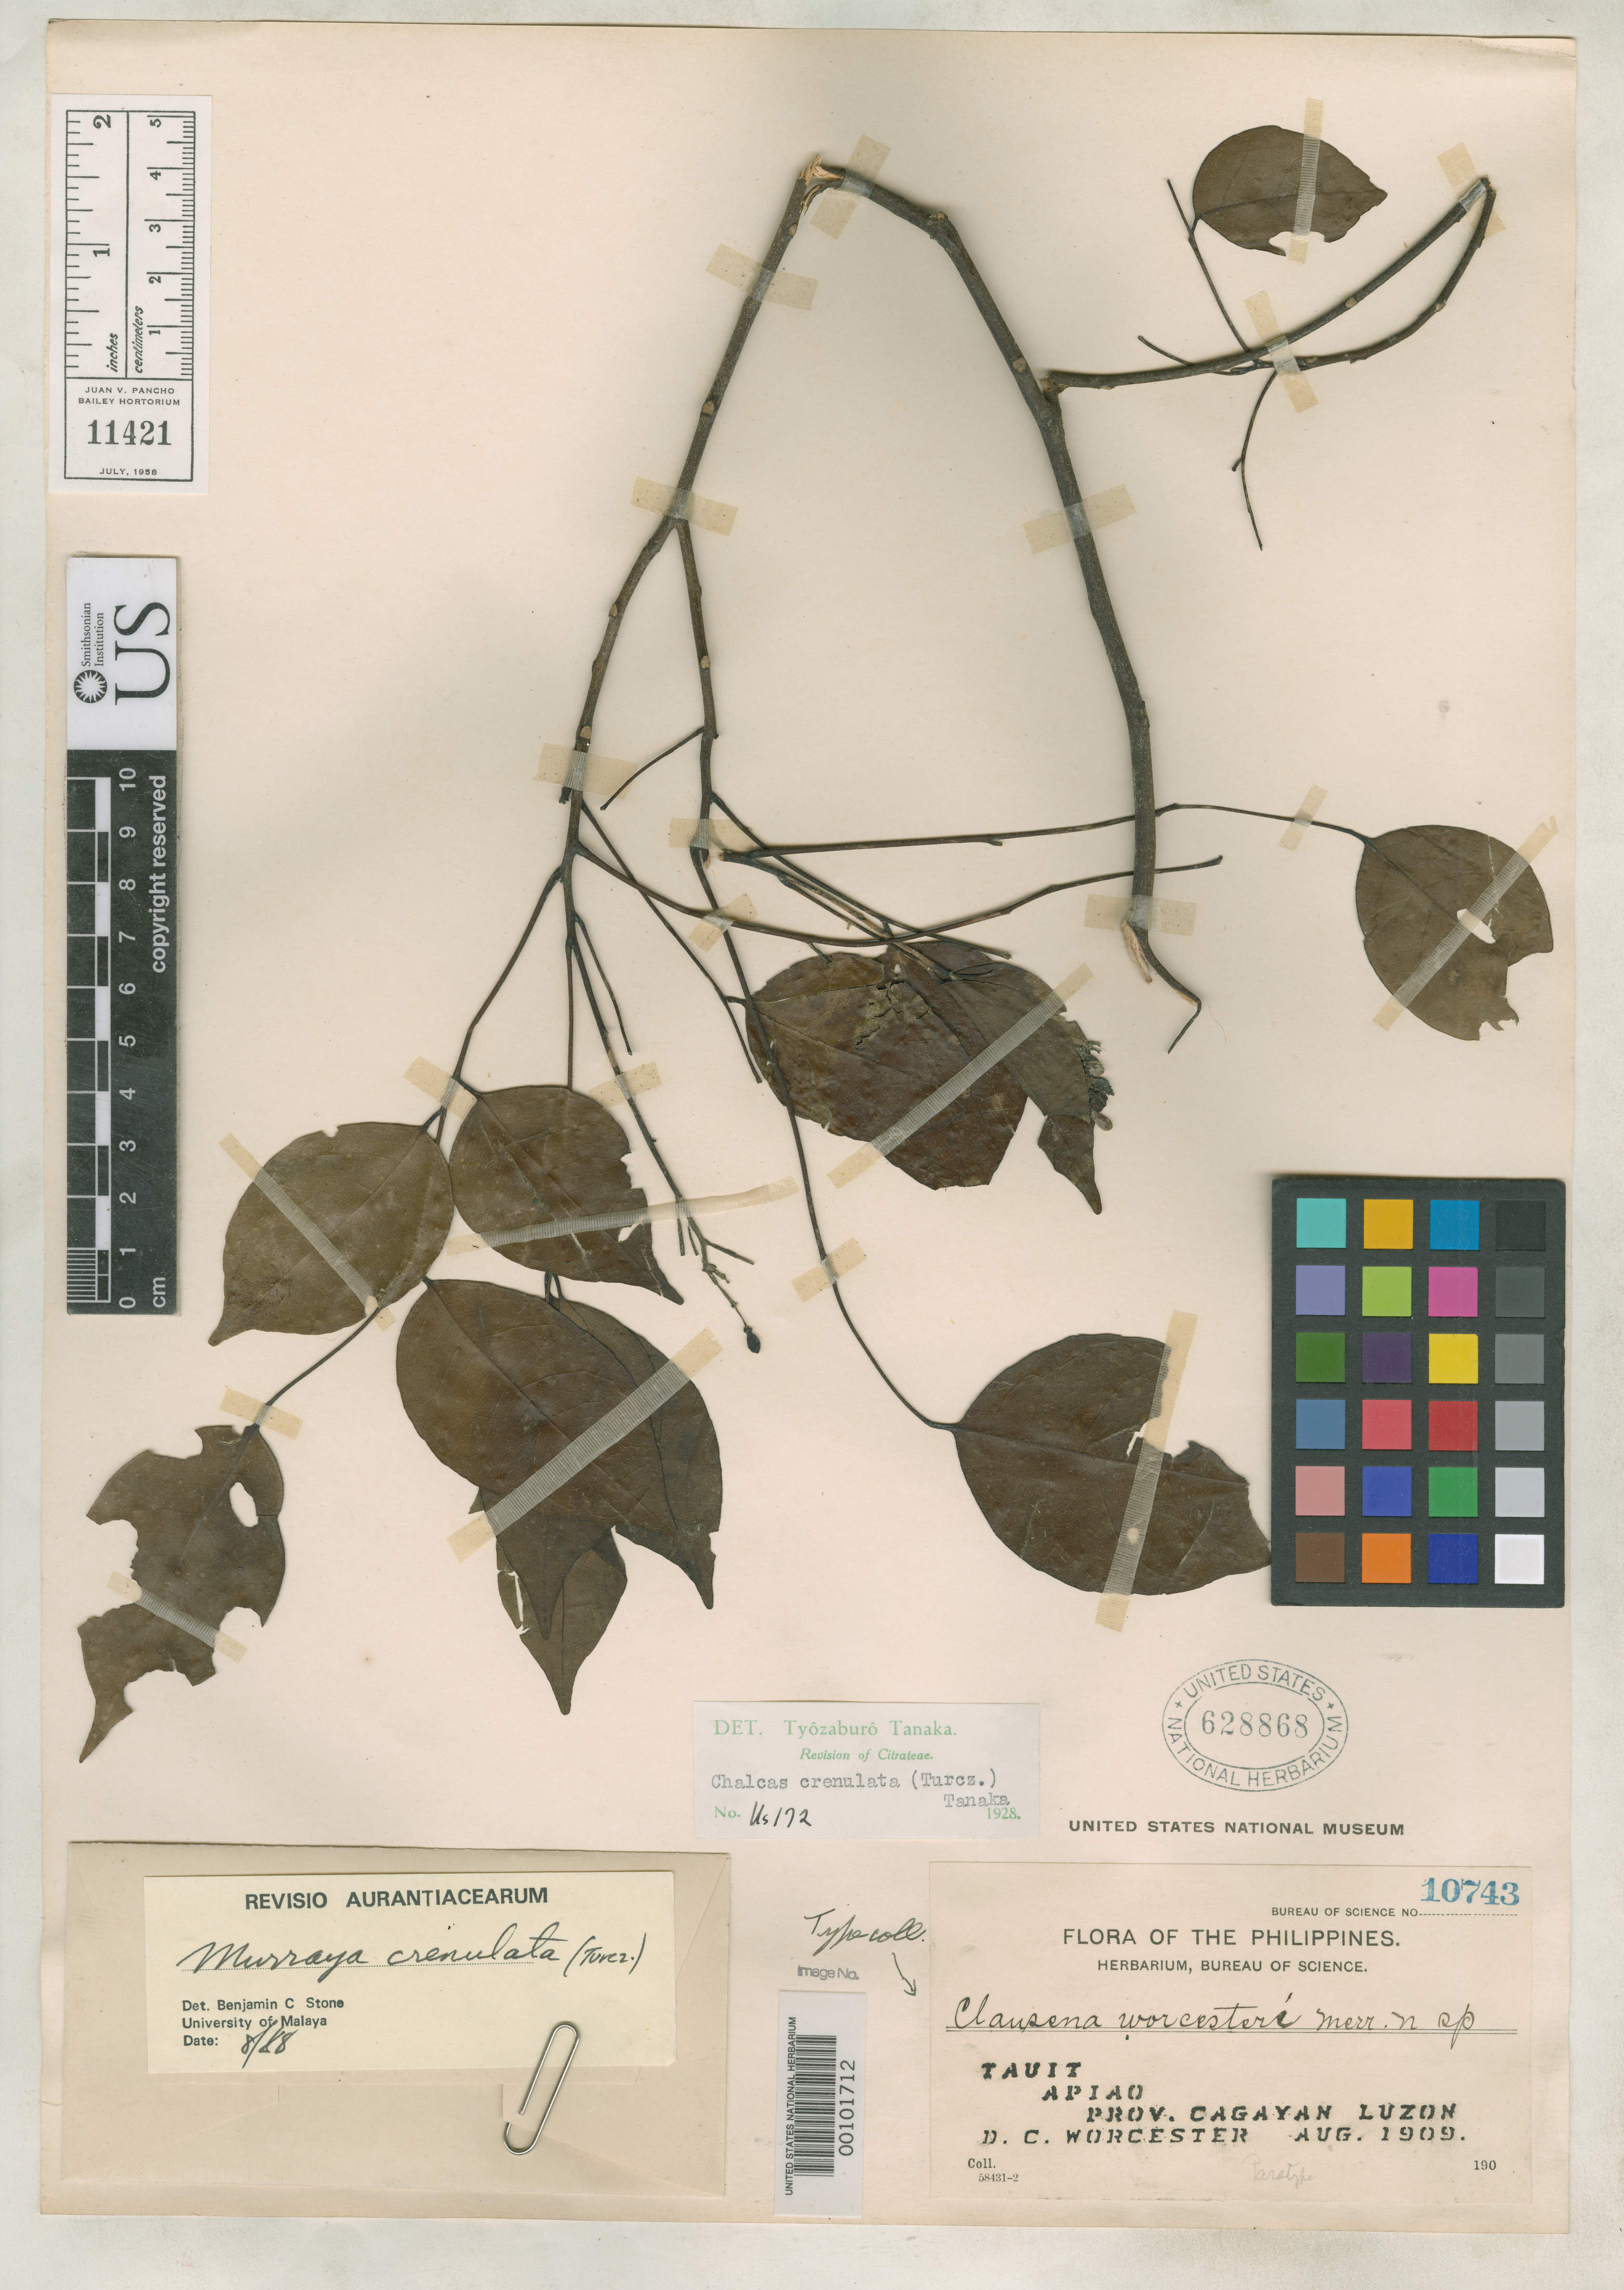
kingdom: Plantae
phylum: Tracheophyta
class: Magnoliopsida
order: Sapindales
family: Rutaceae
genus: Clausena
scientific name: Clausena worcesteri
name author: Merr.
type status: Isotype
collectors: D. Worcester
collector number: Bur. Sci. 10743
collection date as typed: Aug 1909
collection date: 1909-08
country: Philippines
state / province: Cagayan Valley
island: Luzon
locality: Apiao, near Tauit. Cagayan.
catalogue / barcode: US 628868